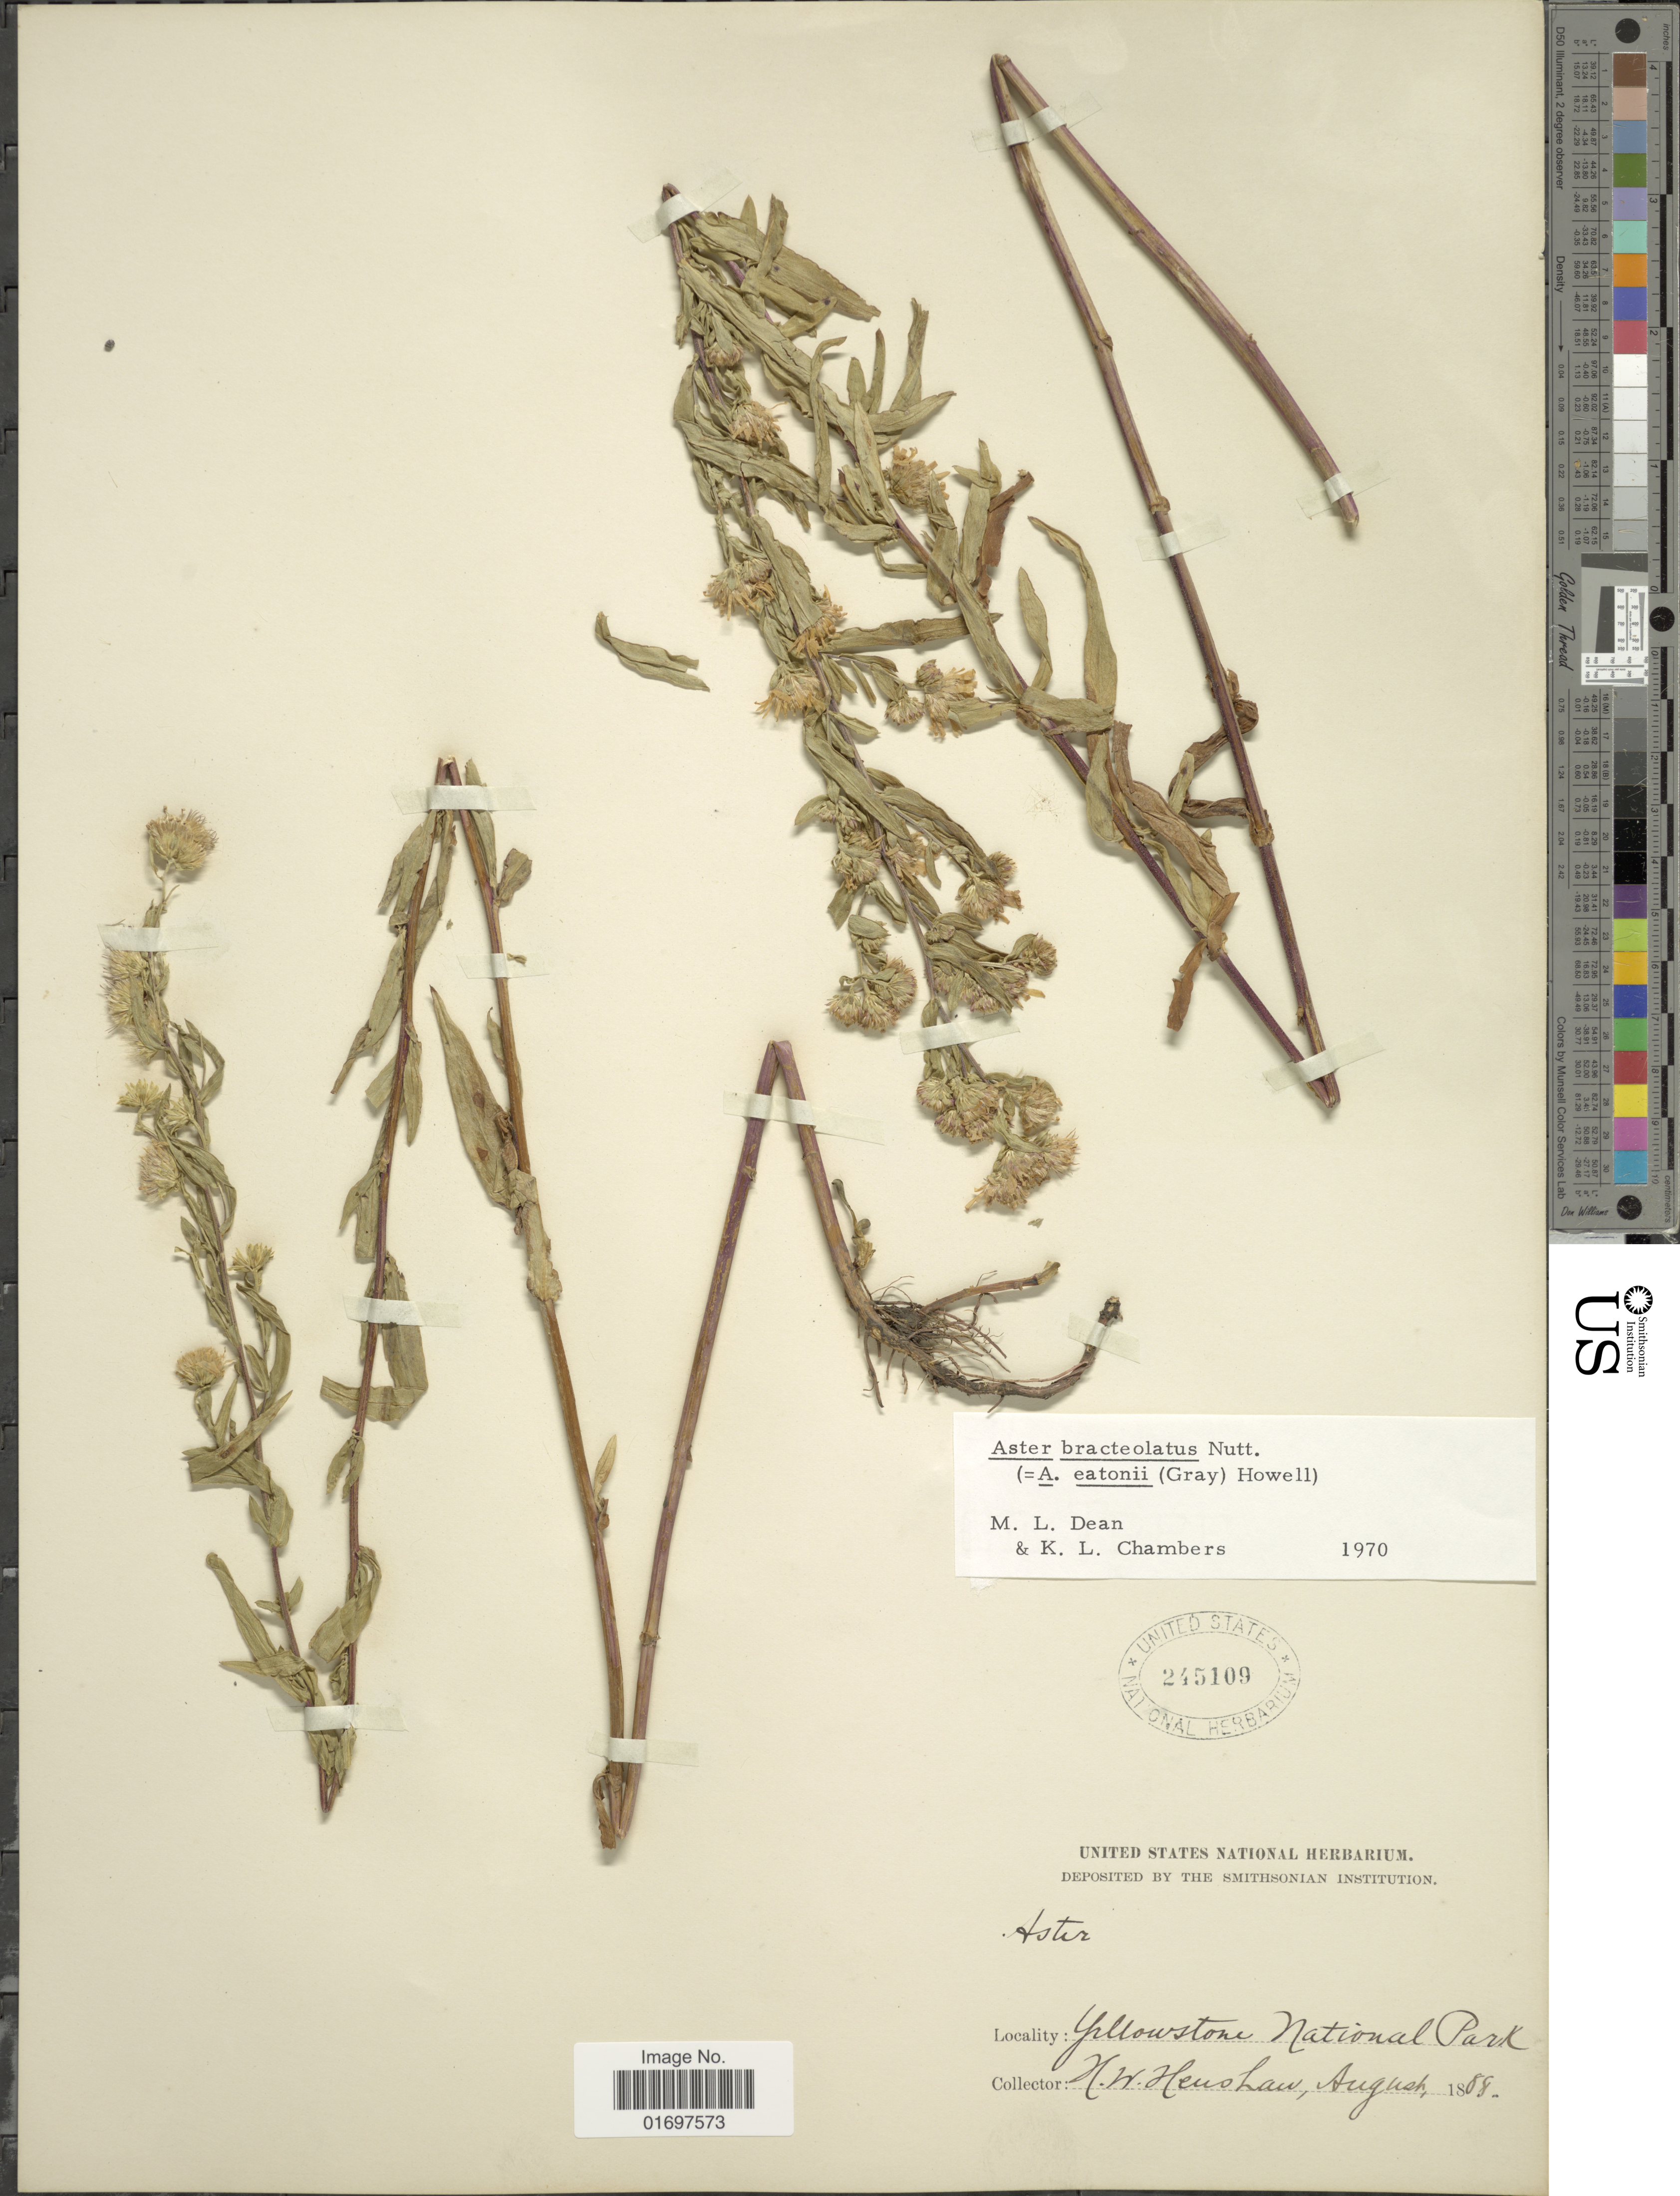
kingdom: Plantae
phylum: Tracheophyta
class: Magnoliopsida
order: Asterales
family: Asteraceae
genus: Symphyotrichum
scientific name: Symphyotrichum bracteolatum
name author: (Nutt.) G.L. Nesom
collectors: H. Henshaw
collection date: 1888-08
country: United States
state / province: Wyoming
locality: Yellowstone National Park.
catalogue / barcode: US 248109